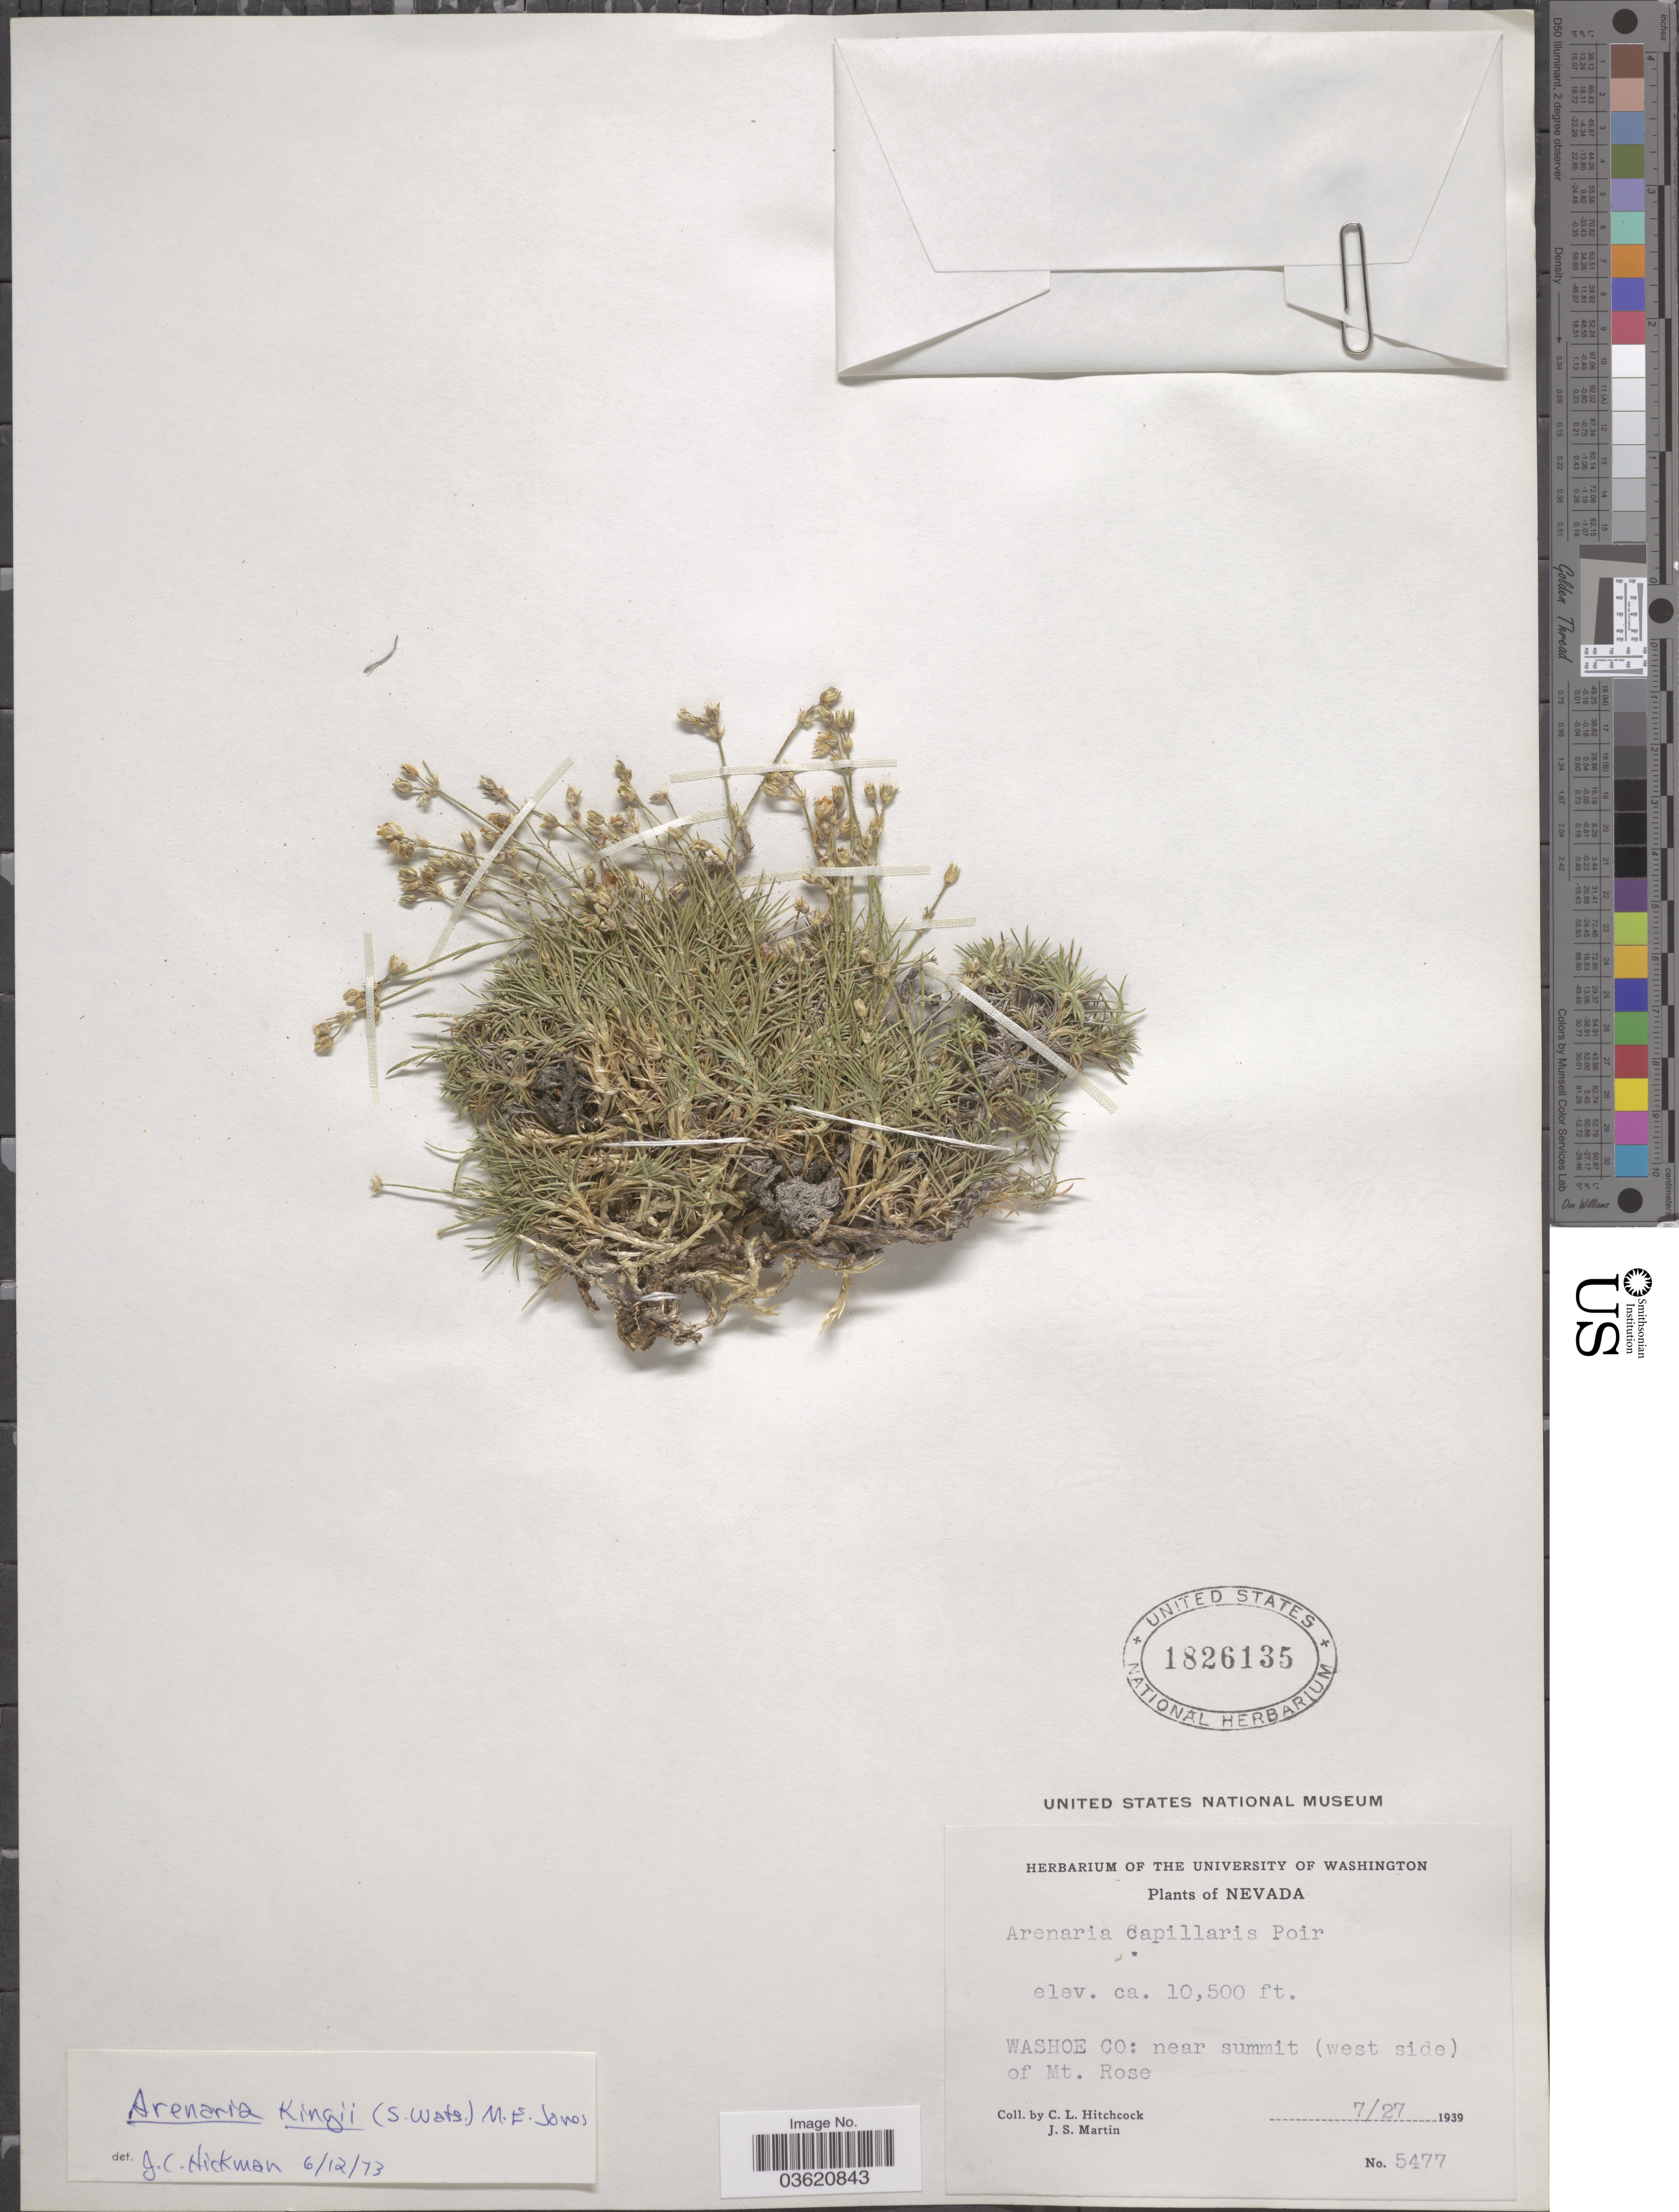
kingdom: Plantae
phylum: Tracheophyta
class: Magnoliopsida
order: Caryophyllales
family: Caryophyllaceae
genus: Eremogone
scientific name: Eremogone aculeata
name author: (S. Watson) Ikonn.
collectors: C. L. Hitchcock & J. S. Martin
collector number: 5477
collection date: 1939-07-27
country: United States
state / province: Nevada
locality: Washoe Co: near summit (west side) of Mt. Rose.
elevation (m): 3200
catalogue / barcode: US 1826135